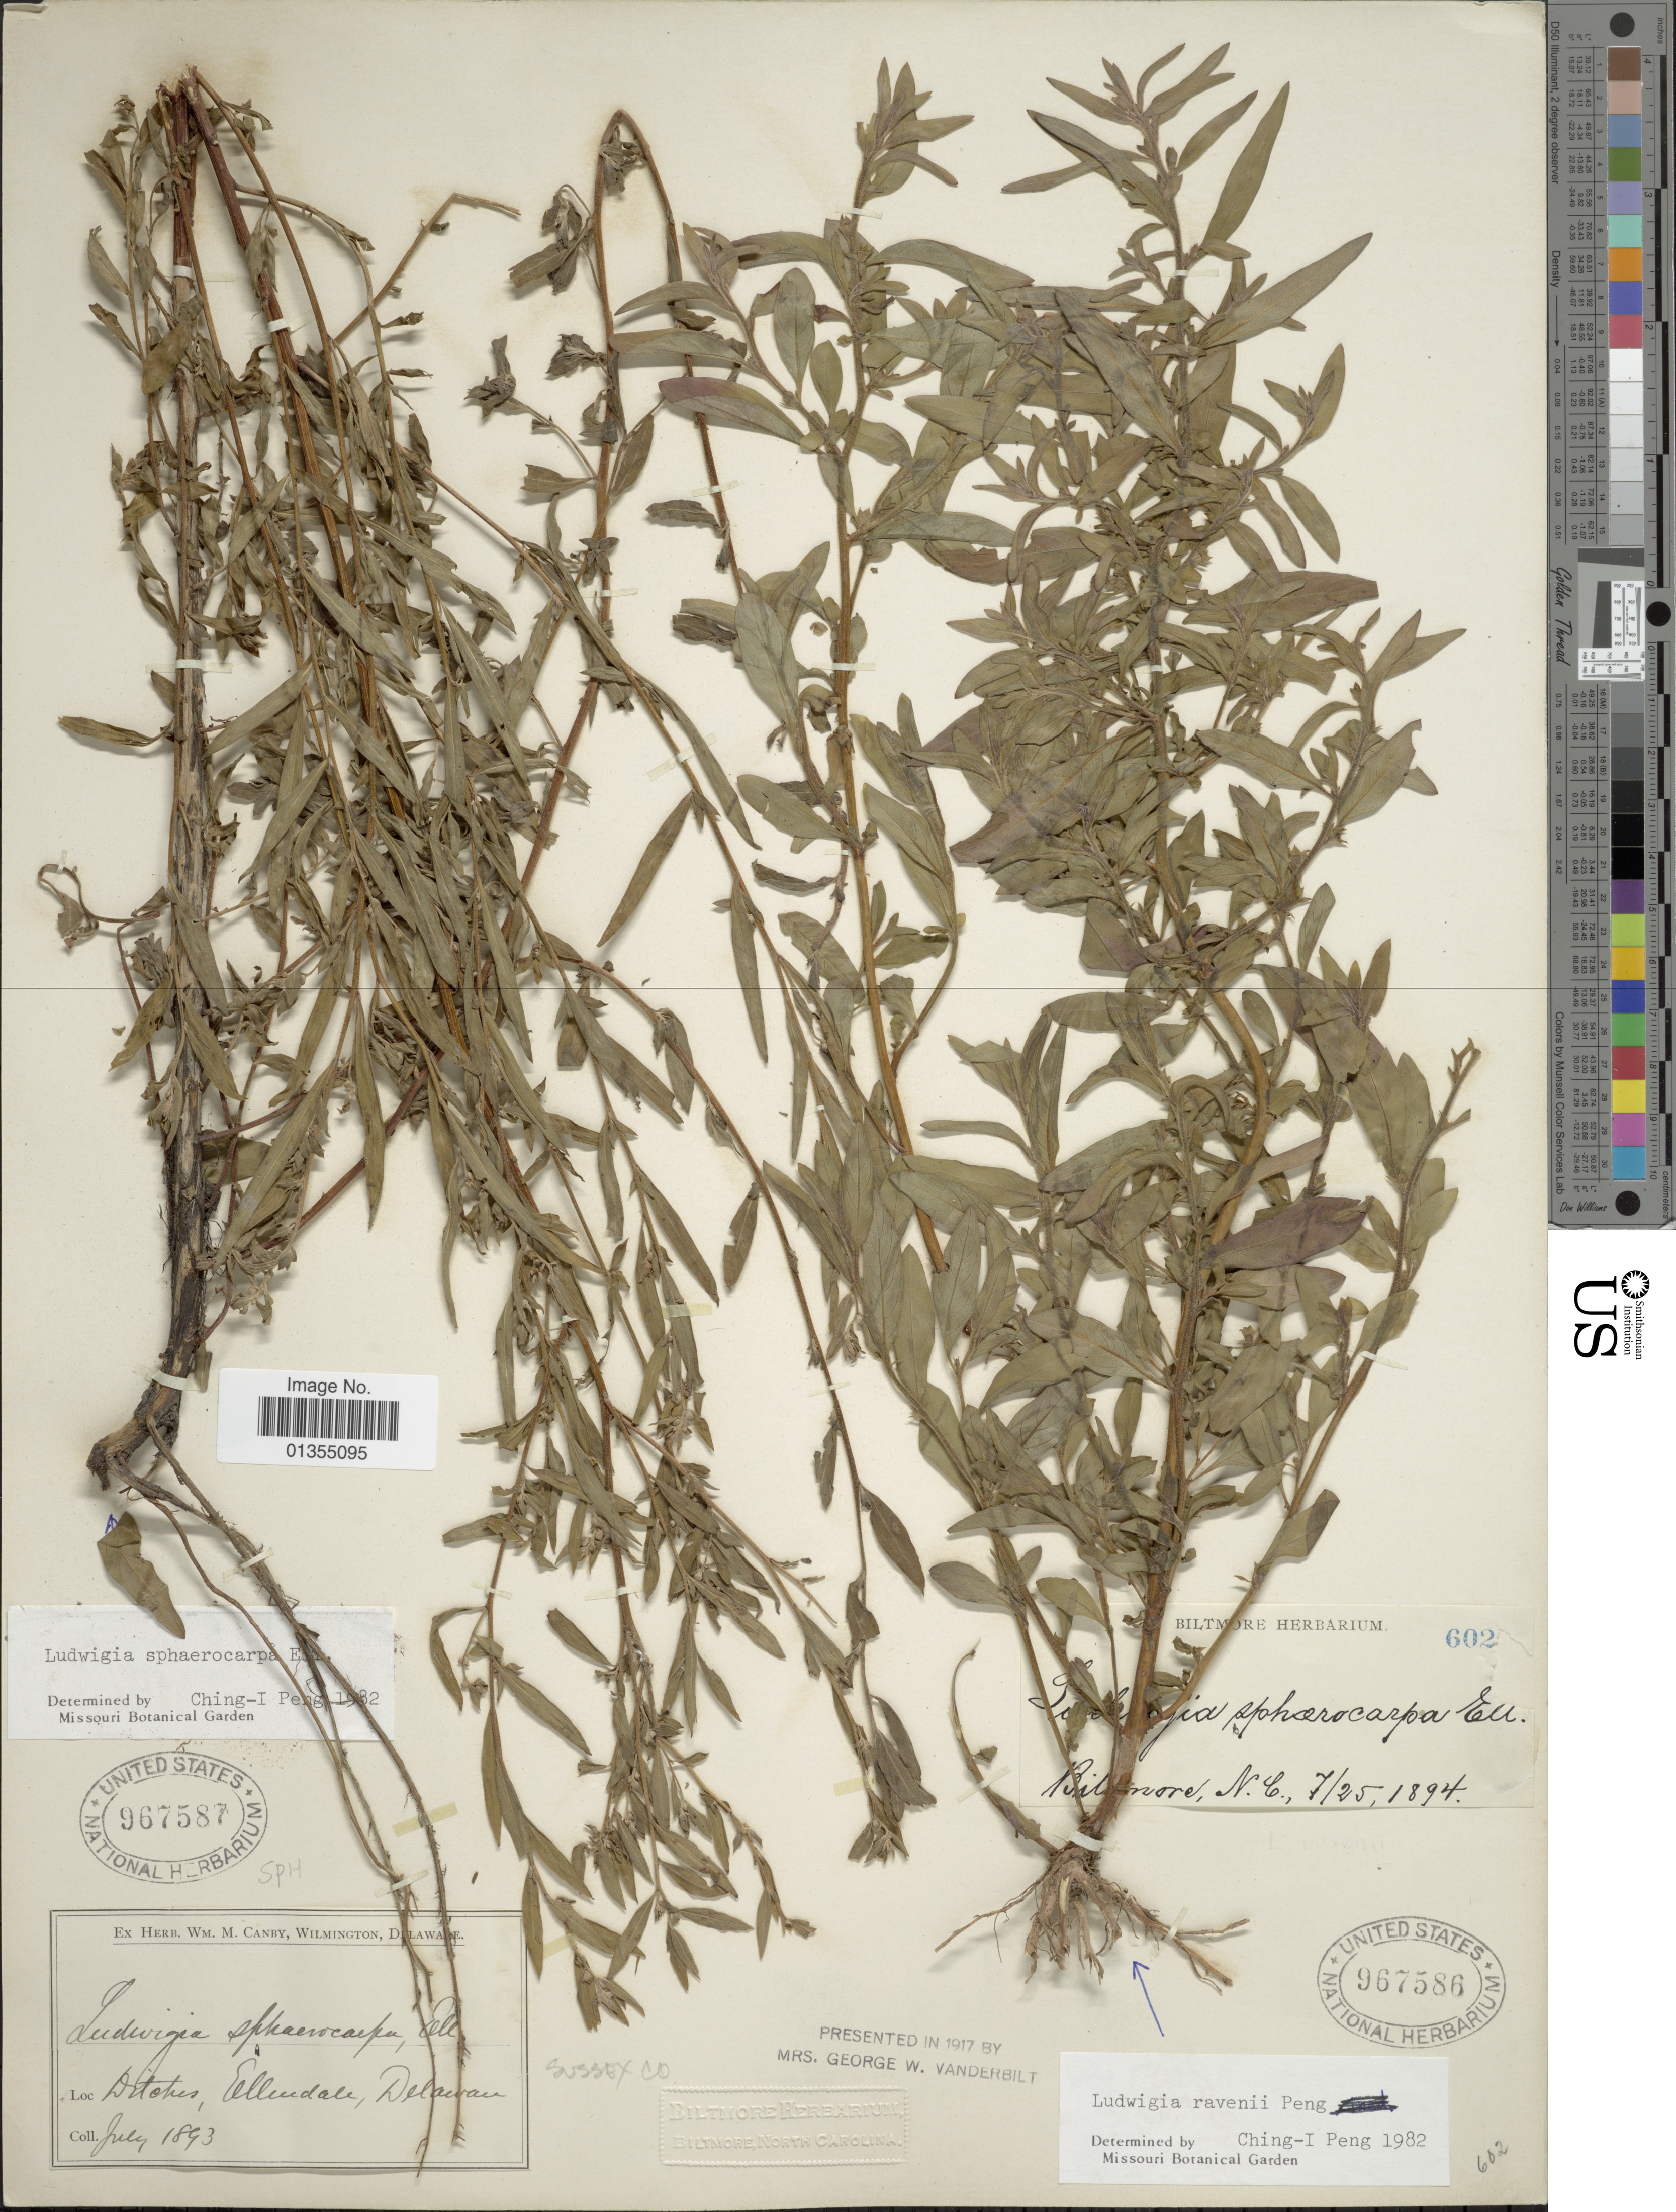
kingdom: Plantae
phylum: Tracheophyta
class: Magnoliopsida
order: Myrtales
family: Onagraceae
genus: Ludwigia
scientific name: Ludwigia ravenii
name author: C.I. Peng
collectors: W. M. Canby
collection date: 1893-07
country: United States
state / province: Delaware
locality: Ellendale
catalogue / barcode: US 967587-2